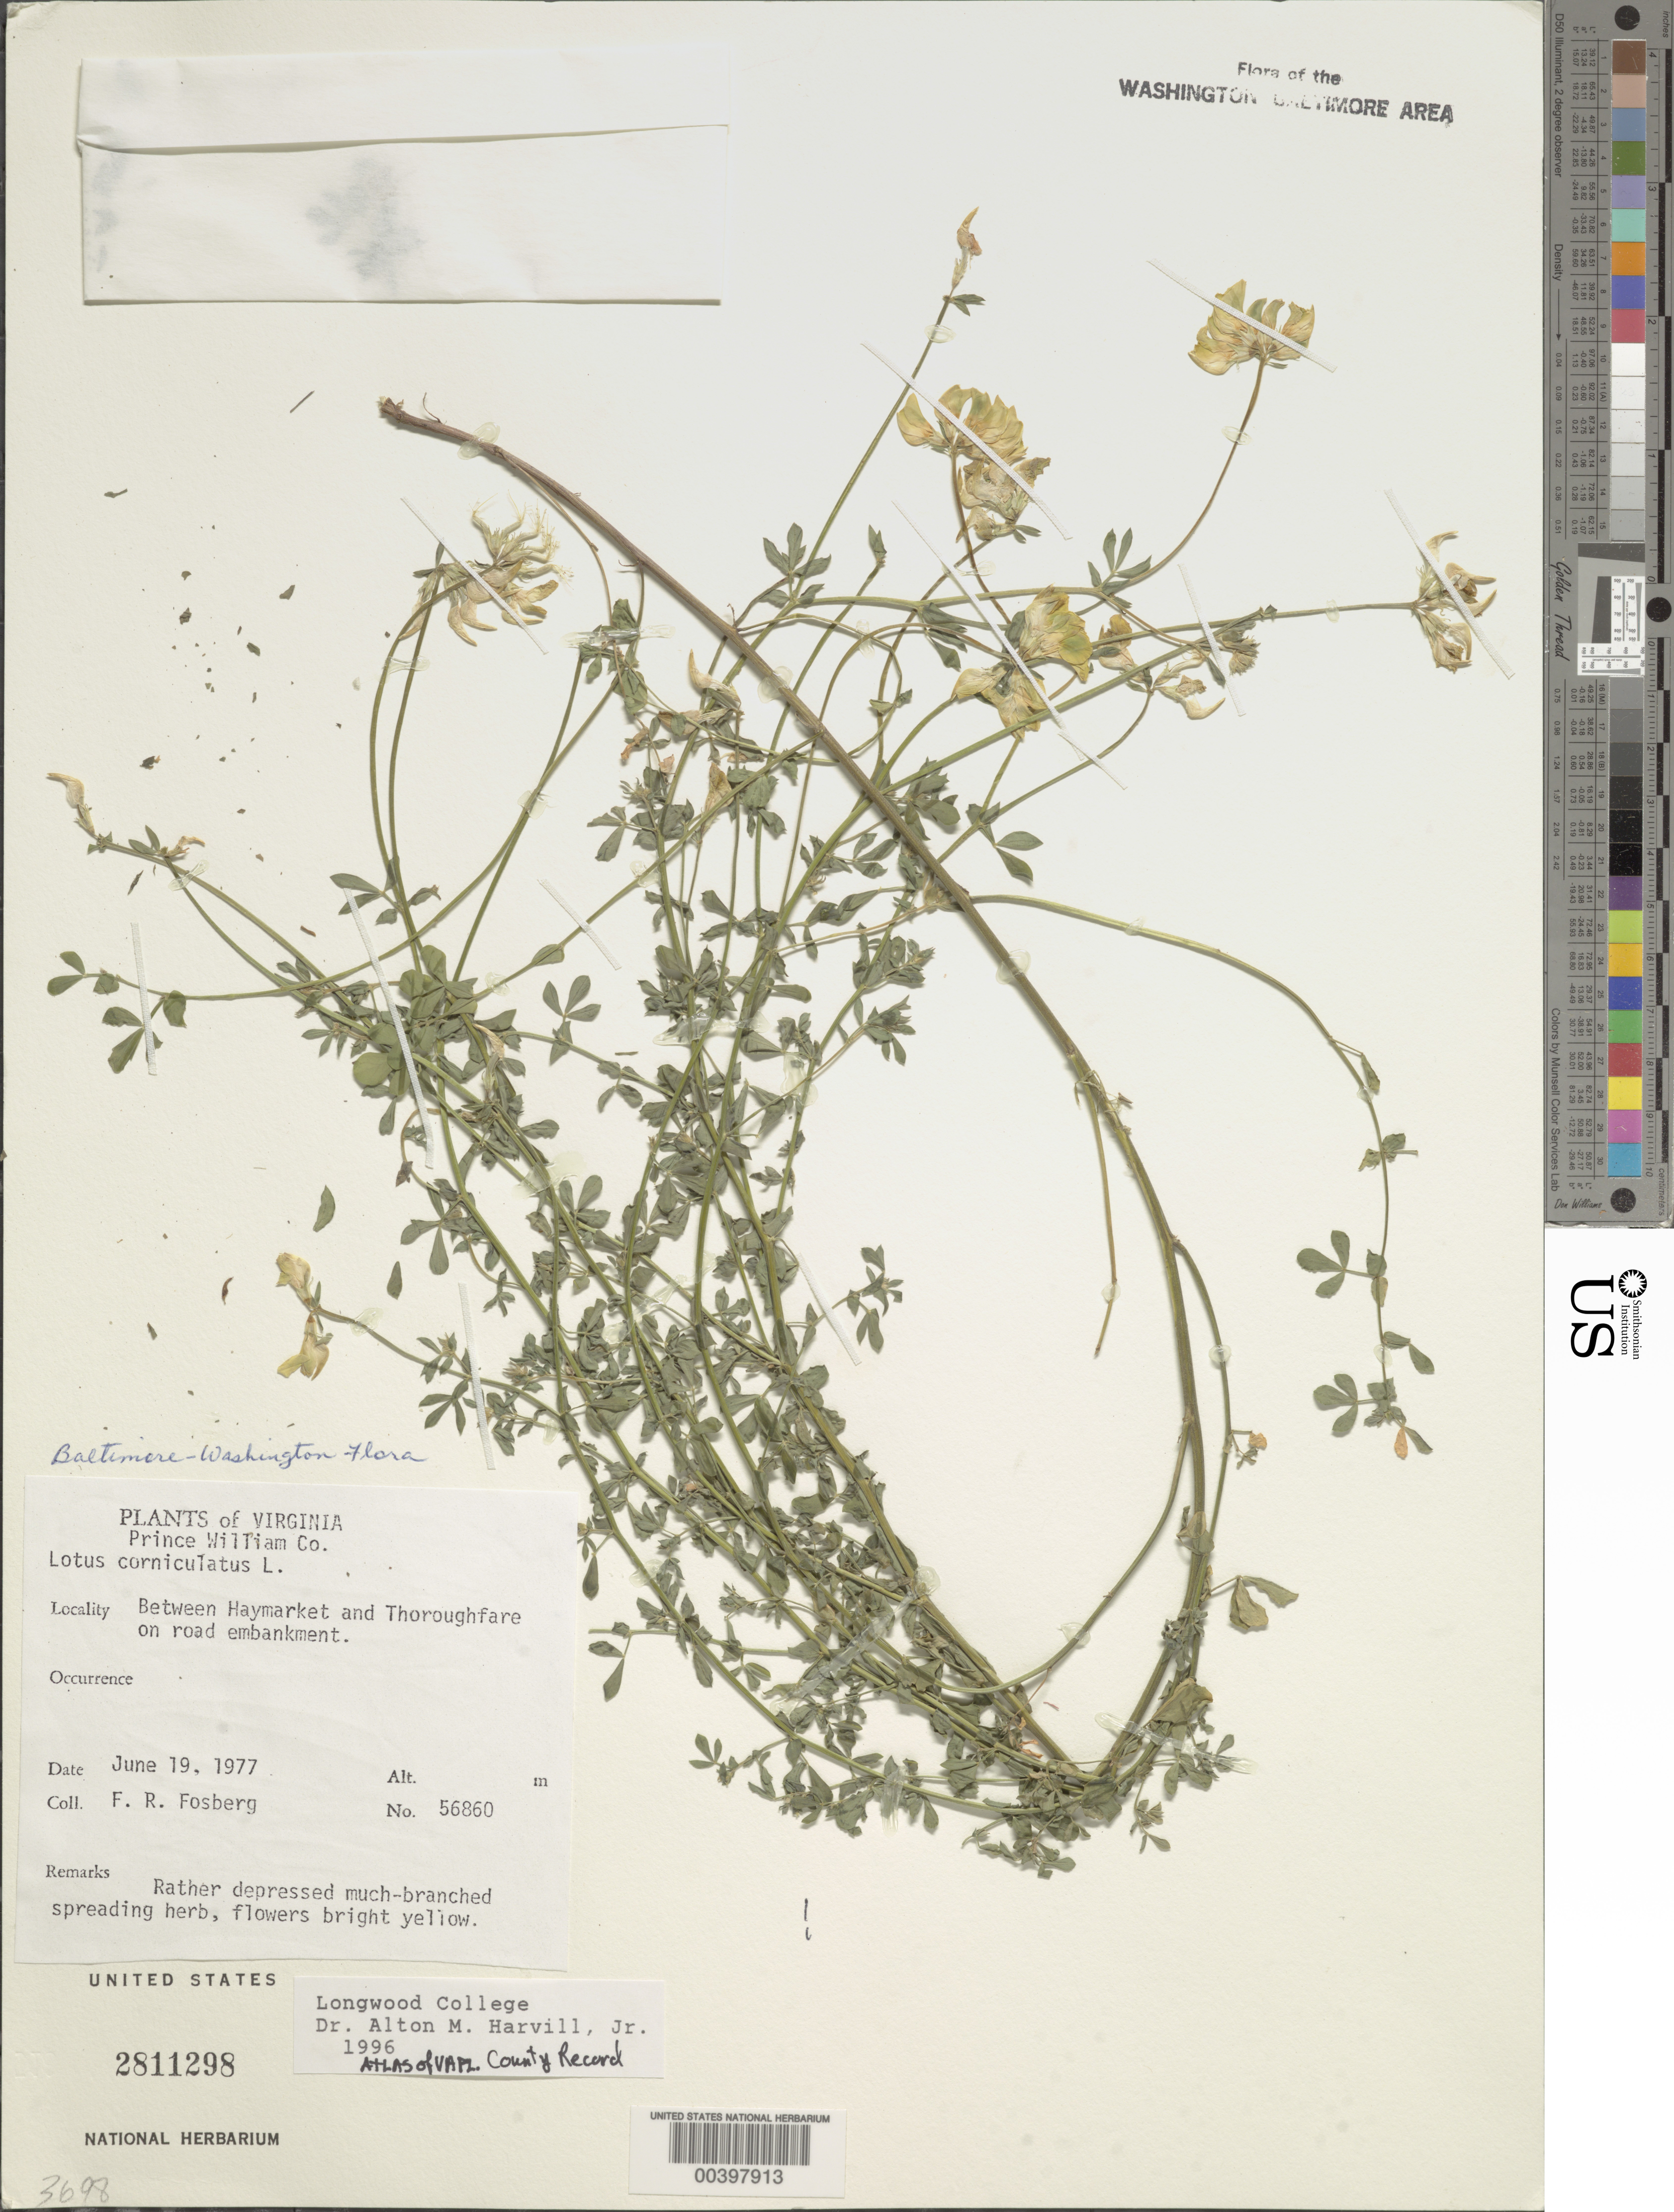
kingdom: Plantae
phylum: Tracheophyta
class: Magnoliopsida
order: Fabales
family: Fabaceae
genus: Lotus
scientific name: Lotus corniculatus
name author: L.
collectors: F. R. Fosberg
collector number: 56860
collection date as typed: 19 Jun 1977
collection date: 1977-06-19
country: United States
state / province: Virginia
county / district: Prince William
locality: Between Haymarket and Thorofare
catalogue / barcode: US 2811298